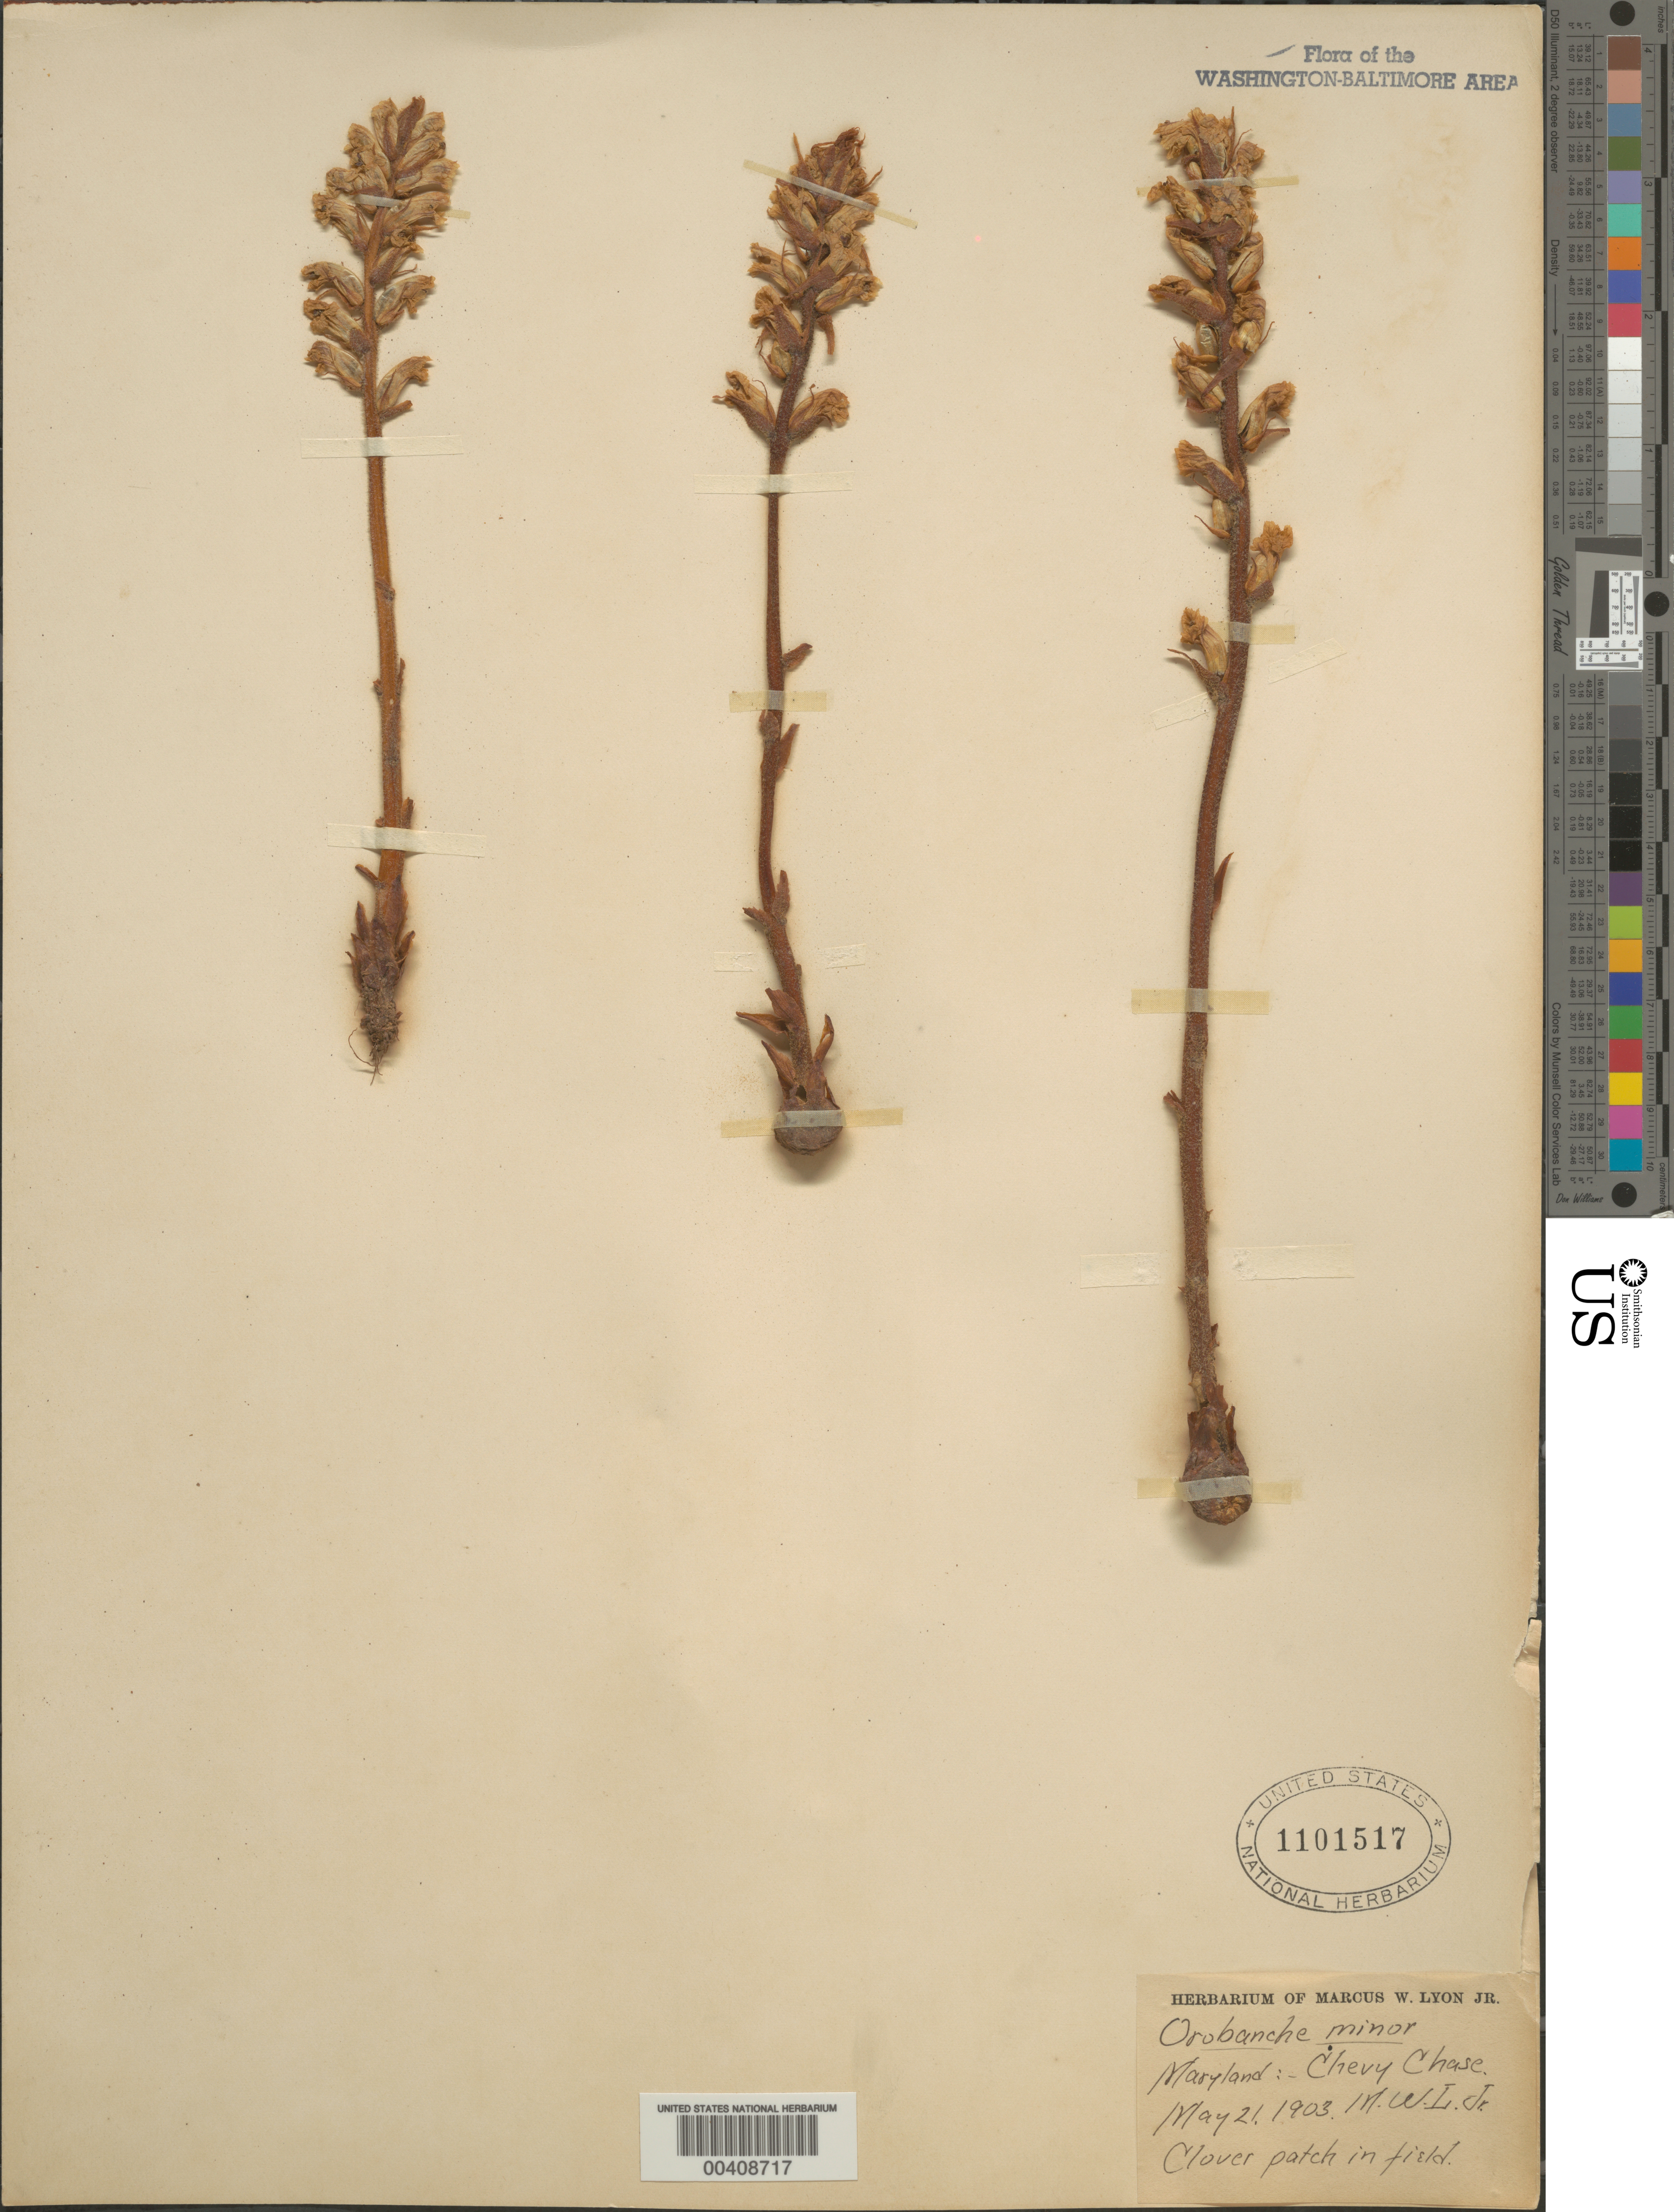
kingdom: Plantae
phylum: Tracheophyta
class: Magnoliopsida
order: Lamiales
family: Orobanchaceae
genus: Orobanche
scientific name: Orobanche minor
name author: Sm.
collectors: M. W. Lyon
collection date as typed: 21 May 1903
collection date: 1903-05-21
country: United States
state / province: Maryland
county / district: Montgomery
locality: Chevy Chase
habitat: Clover patch in field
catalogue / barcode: US 1101517